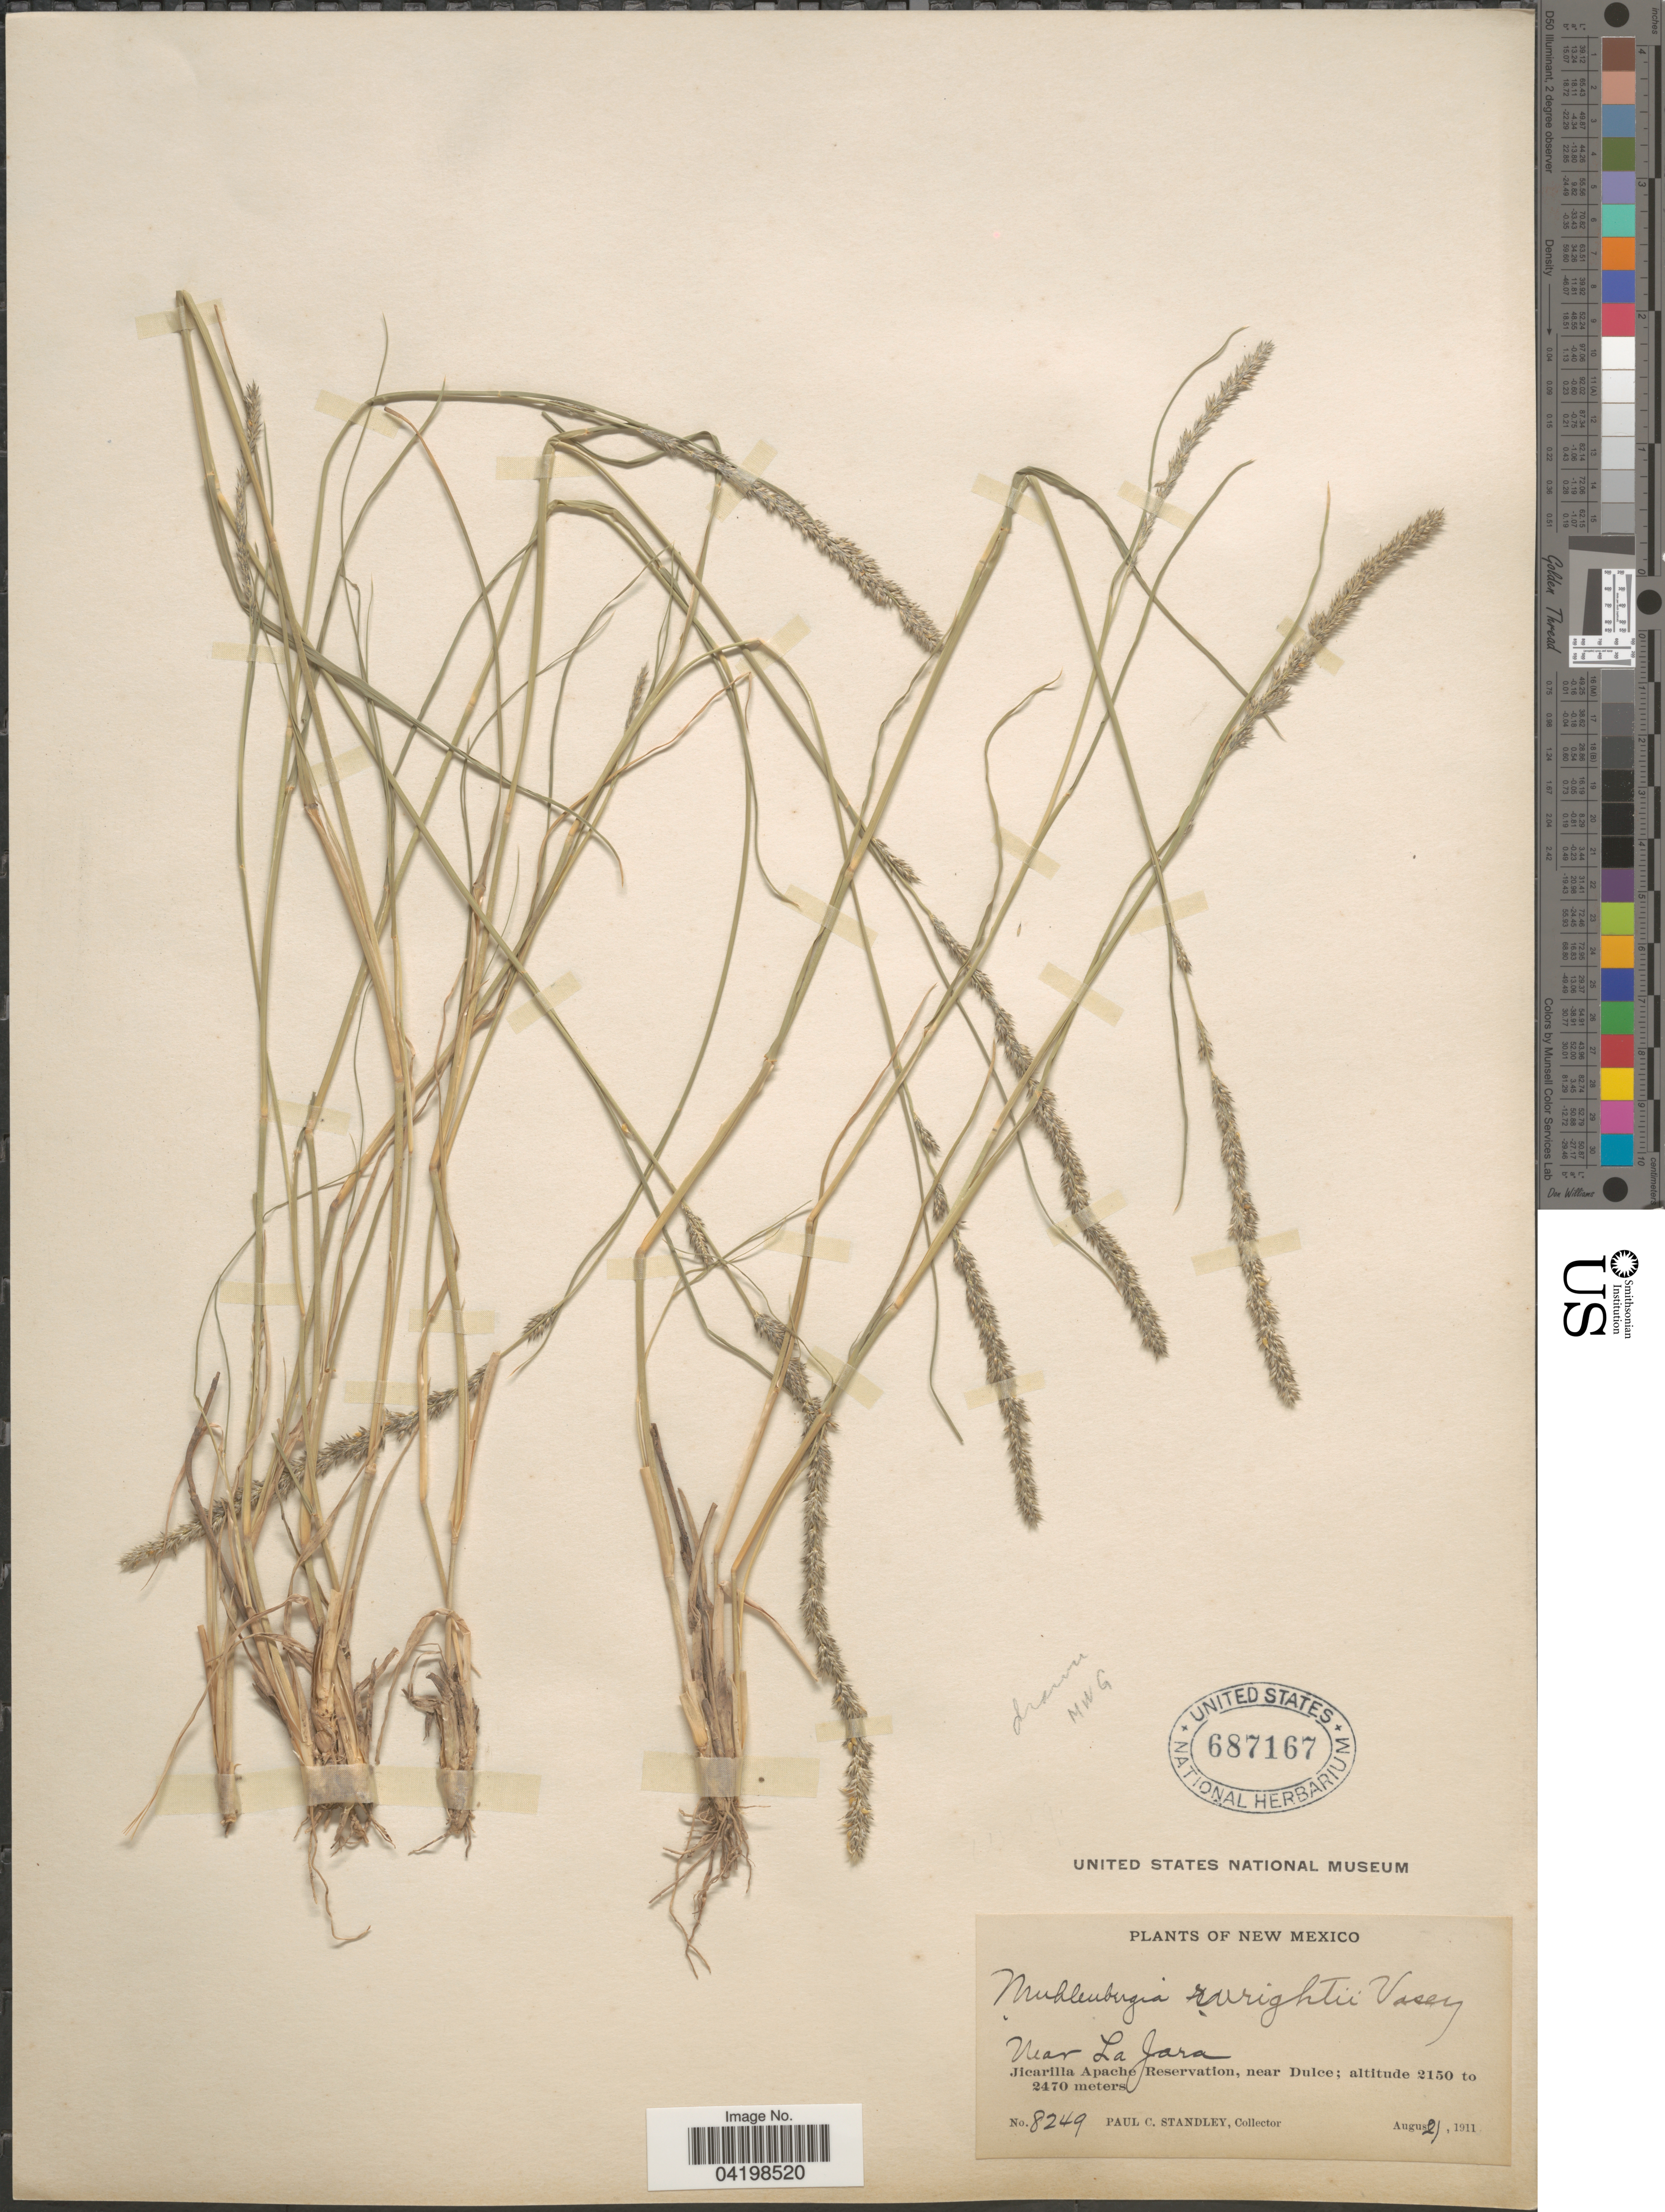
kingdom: Plantae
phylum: Tracheophyta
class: Liliopsida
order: Poales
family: Poaceae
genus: Muhlenbergia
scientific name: Muhlenbergia wrightii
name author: Vasey ex J.M. Coult.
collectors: P. C. Standley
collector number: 8249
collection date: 1911-08-21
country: United States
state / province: New Mexico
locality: Near La Jara. Jicarilla Apache Reservation, near Dulce.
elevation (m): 2150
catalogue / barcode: US 687167